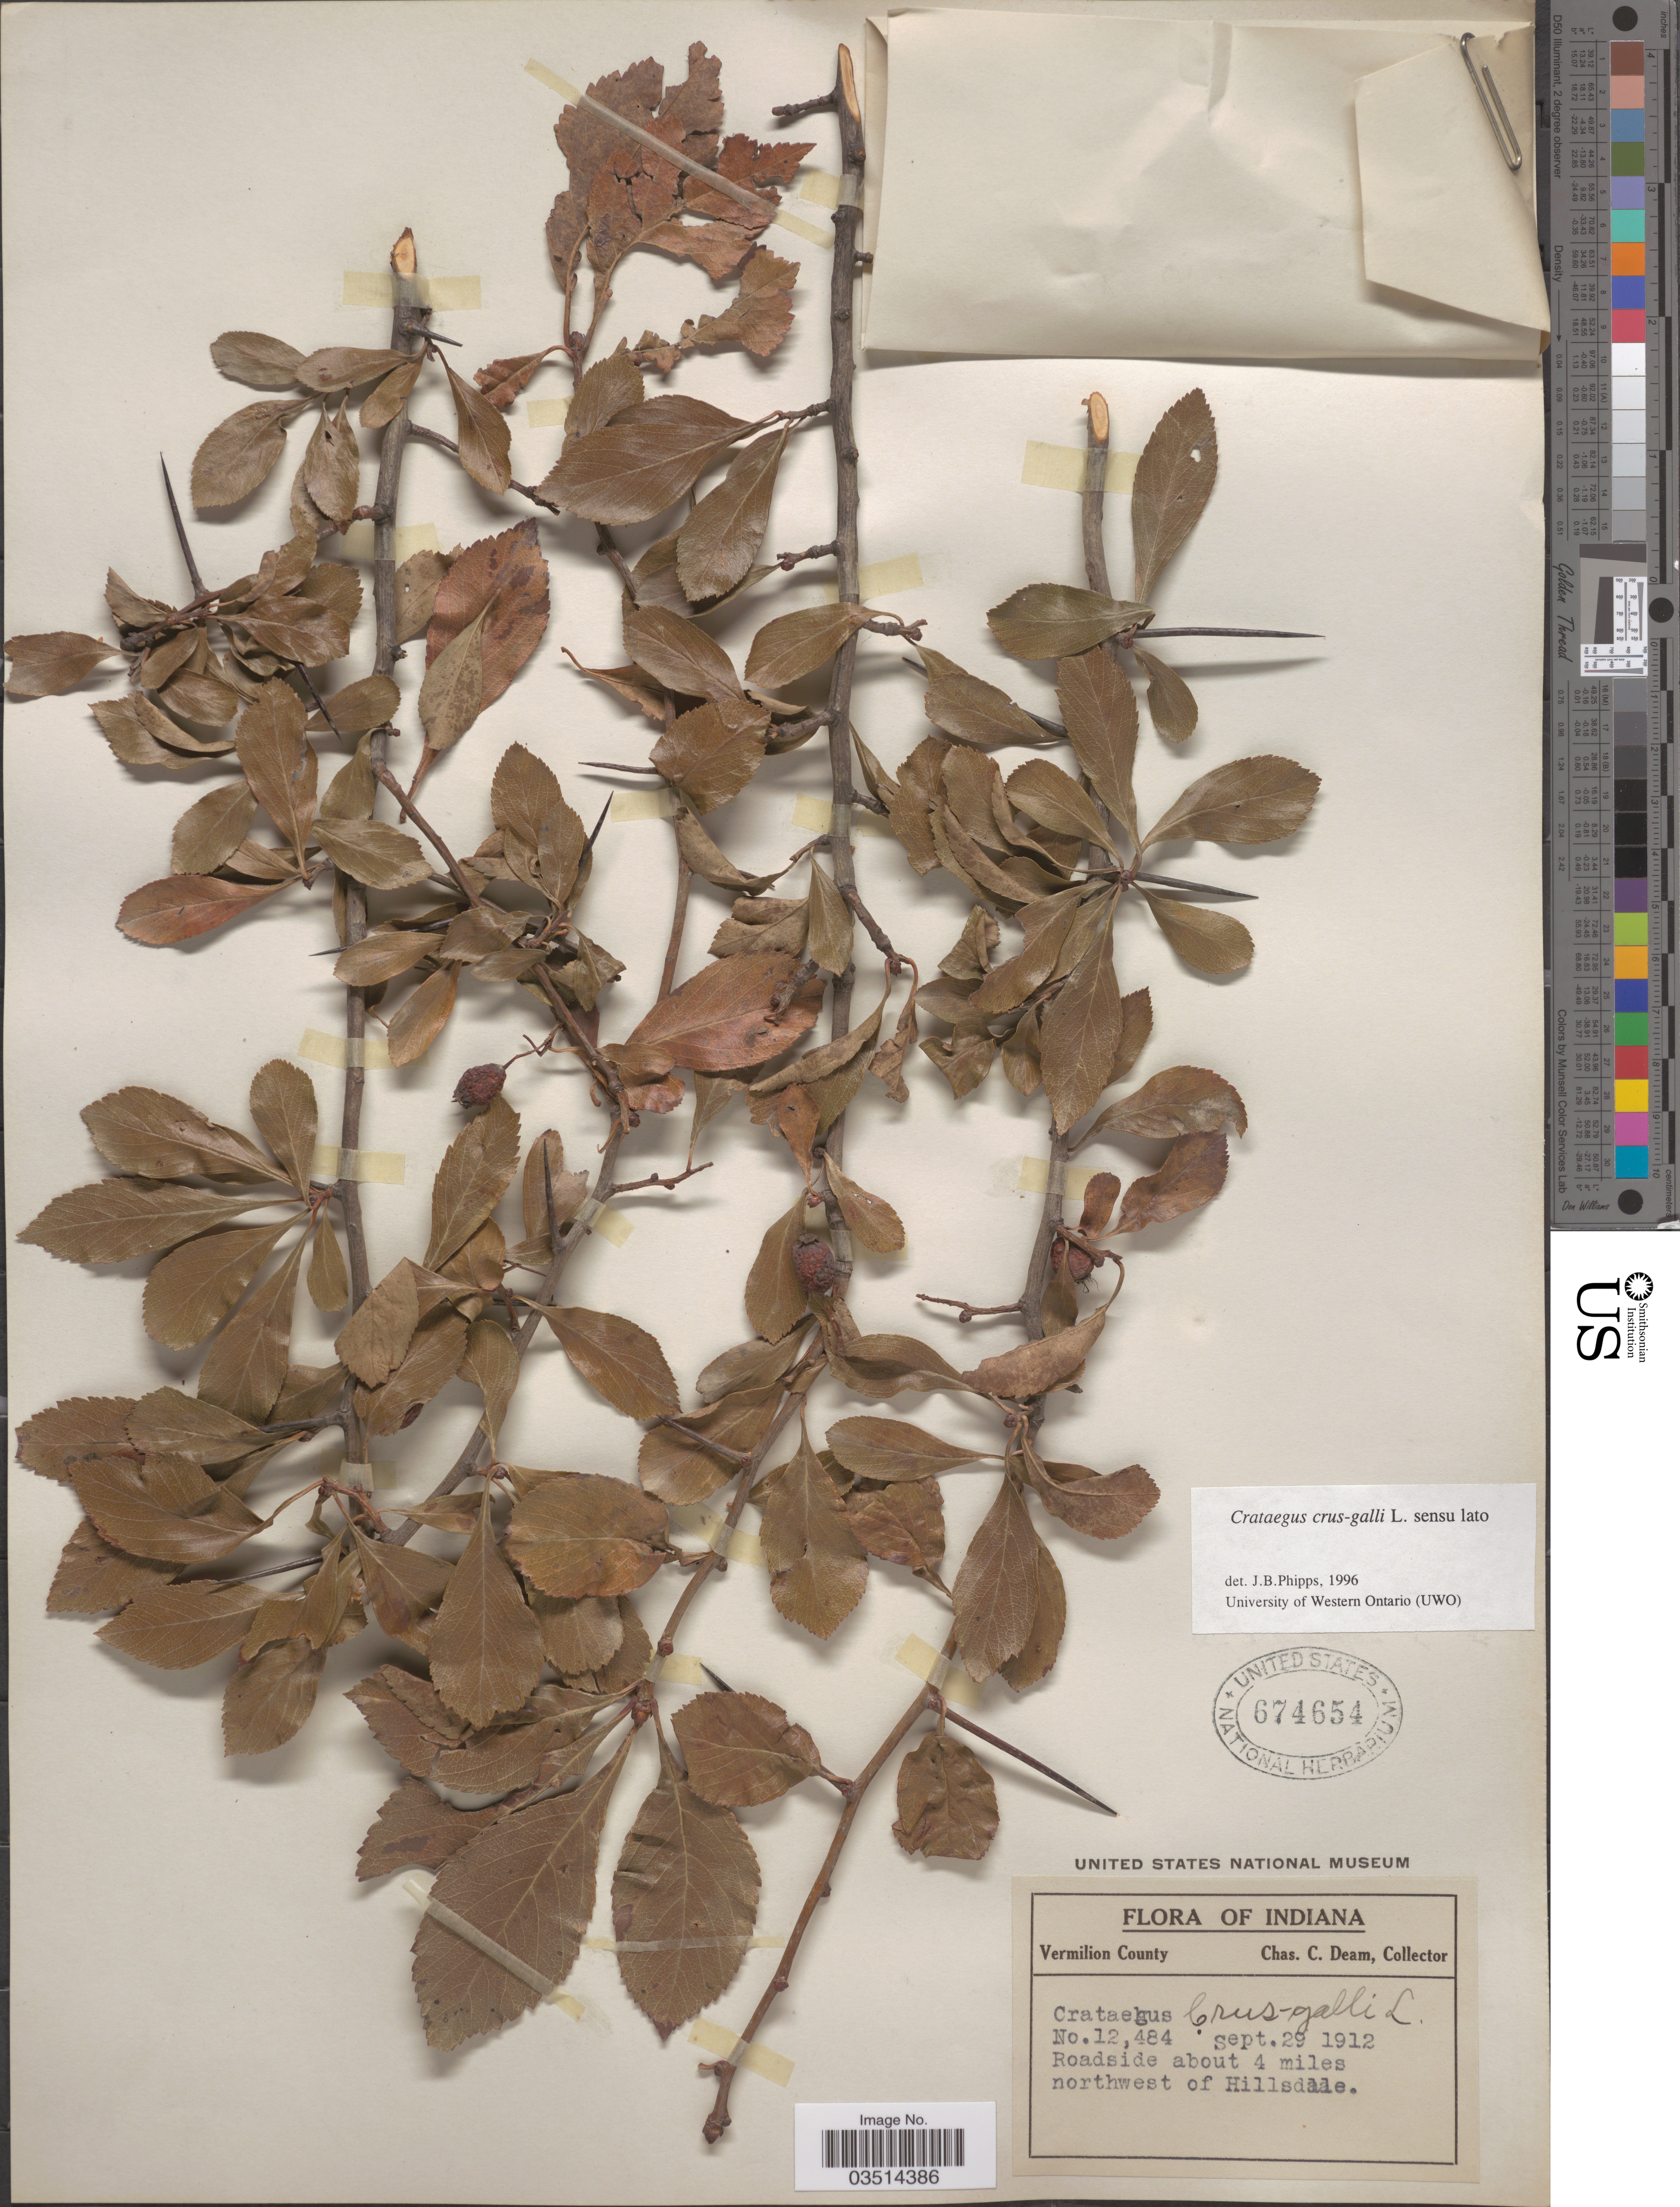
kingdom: Plantae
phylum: Tracheophyta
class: Magnoliopsida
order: Rosales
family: Rosaceae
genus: Crataegus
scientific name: Crataegus crus-galli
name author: L.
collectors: C. C. Deam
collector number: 12484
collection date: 1912-09-29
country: United States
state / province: Indiana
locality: Vermilion County. Roadside about 4 miles northwest of Hillsdale.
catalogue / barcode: US 674654